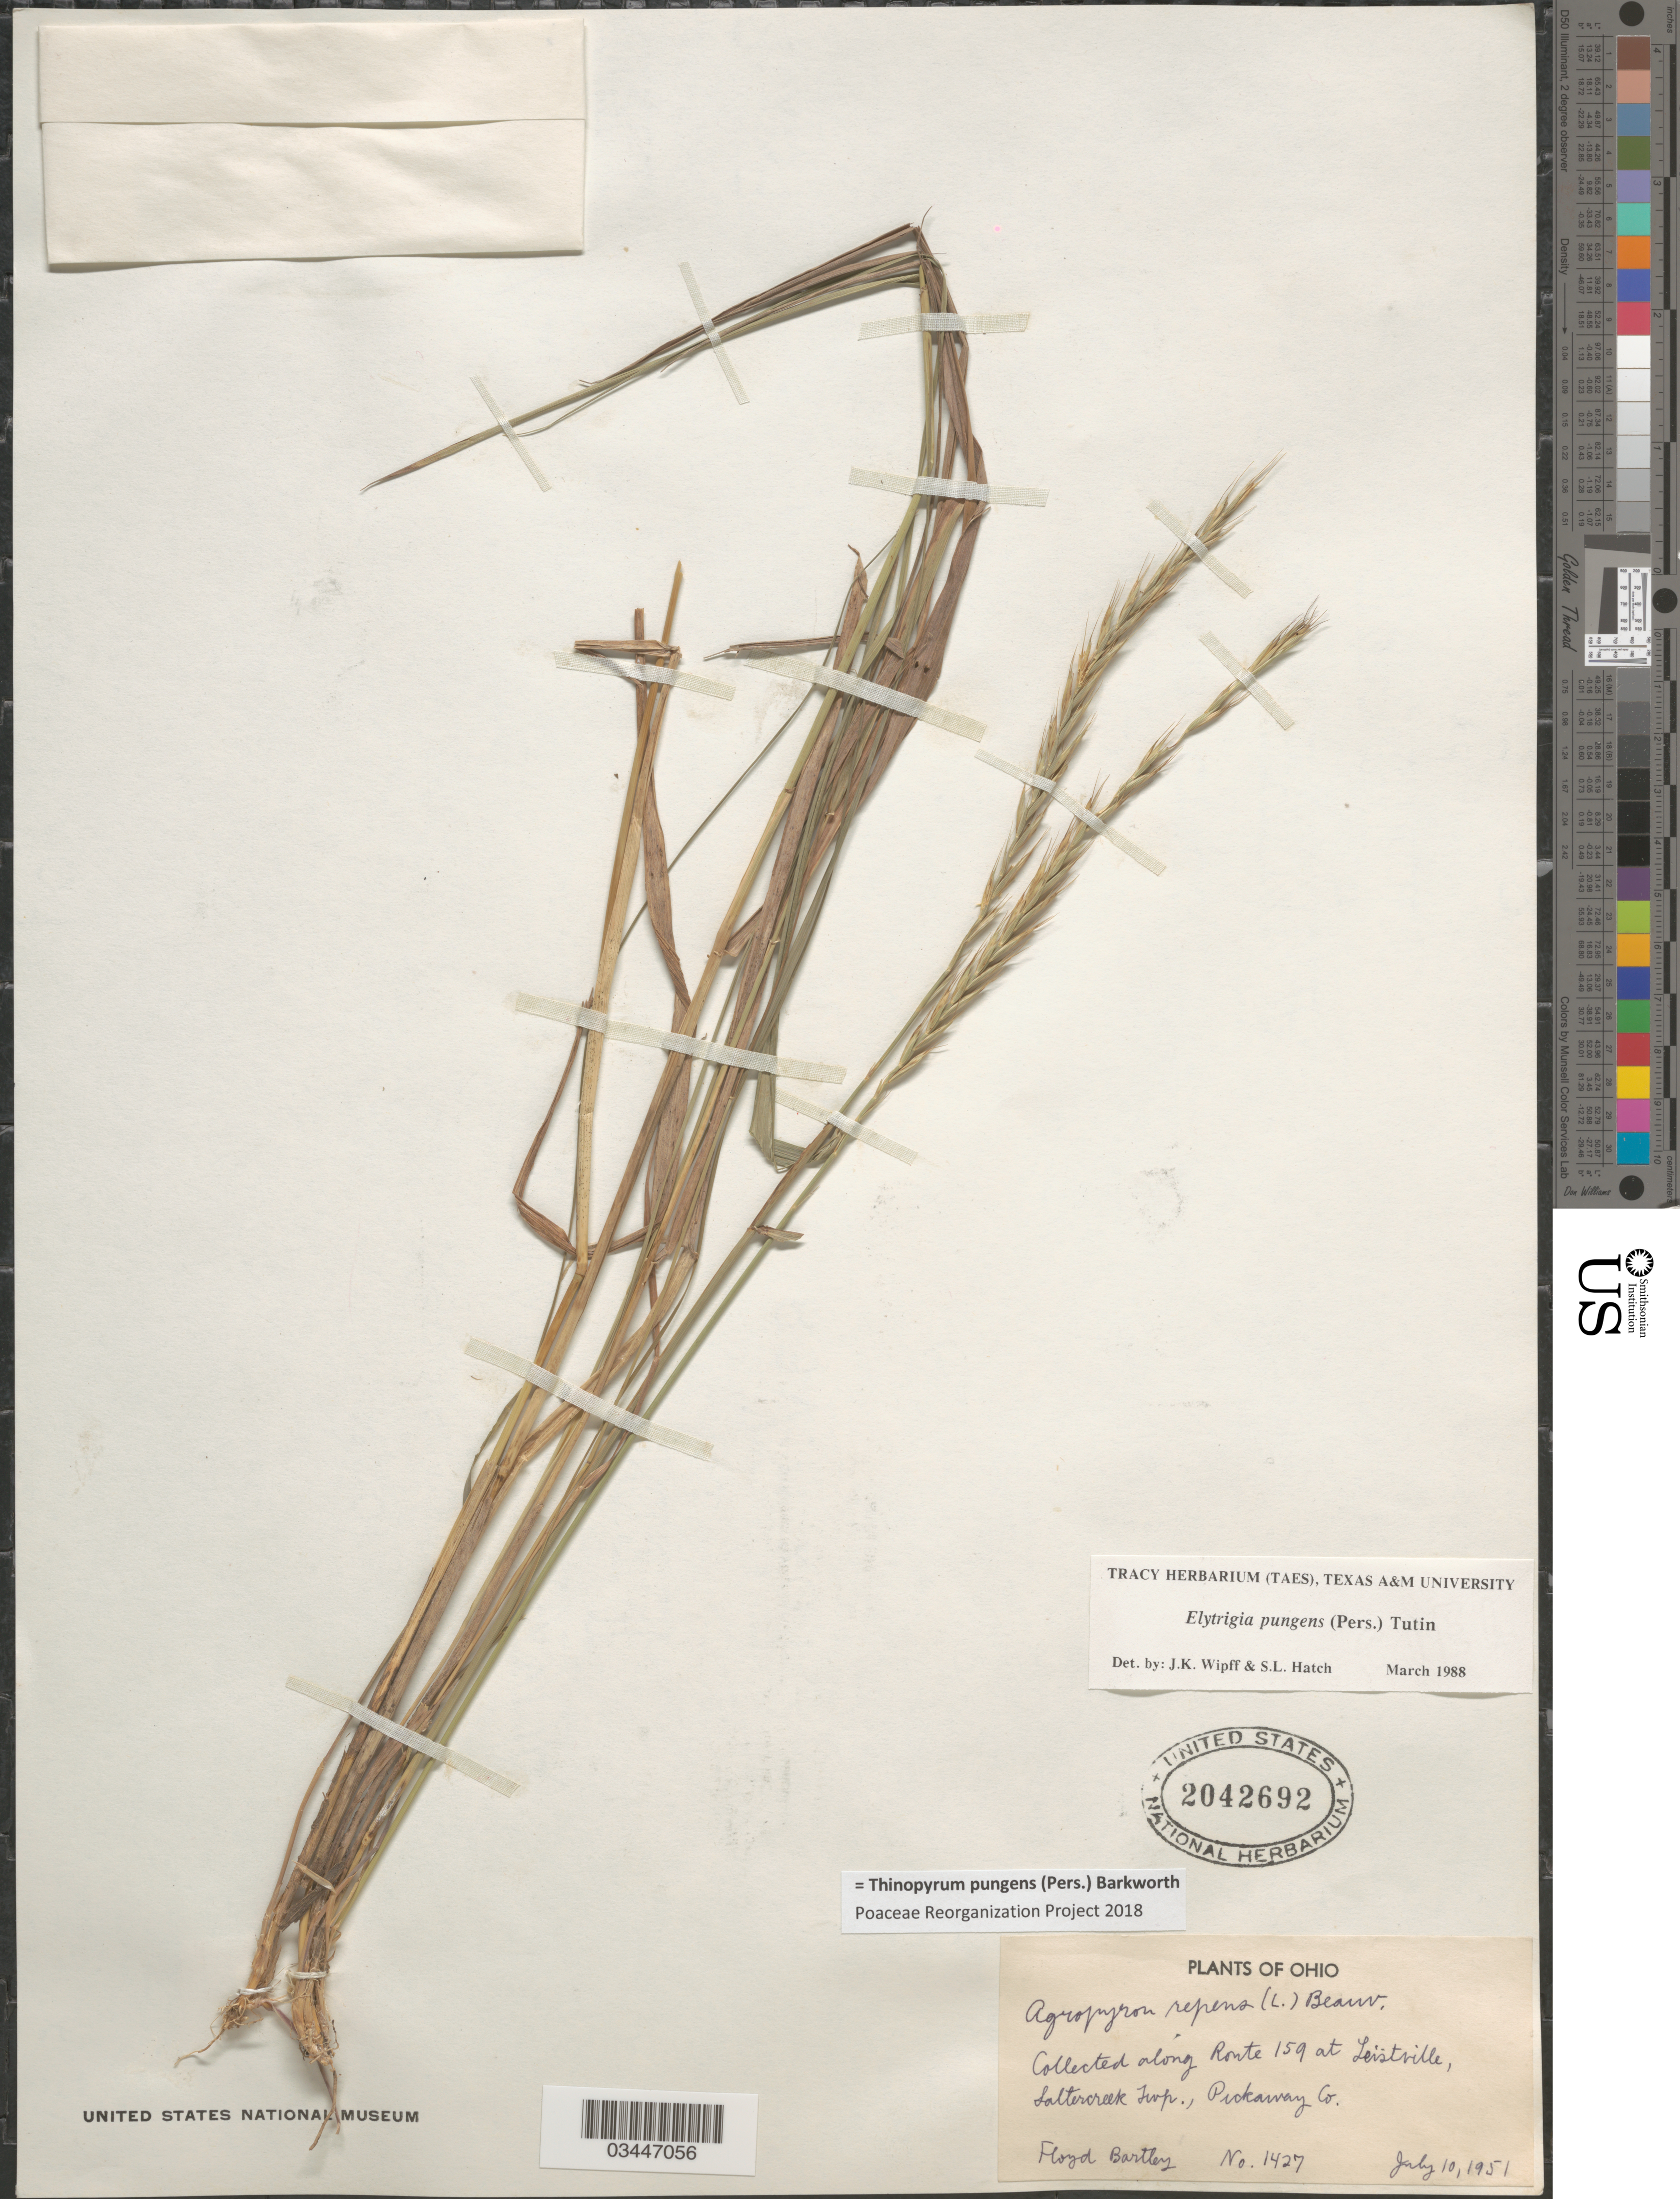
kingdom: Plantae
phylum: Tracheophyta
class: Liliopsida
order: Poales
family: Poaceae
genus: Thinopyrum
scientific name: Thinopyrum pungens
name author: (Pers.) Barkworth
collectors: F. Bartley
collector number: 1427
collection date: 1951-07-10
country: United States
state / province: Ohio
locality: Collected along Route 159 at Leïstville, Saltercreek Twp., Pickaway Co.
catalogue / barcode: US 2042692